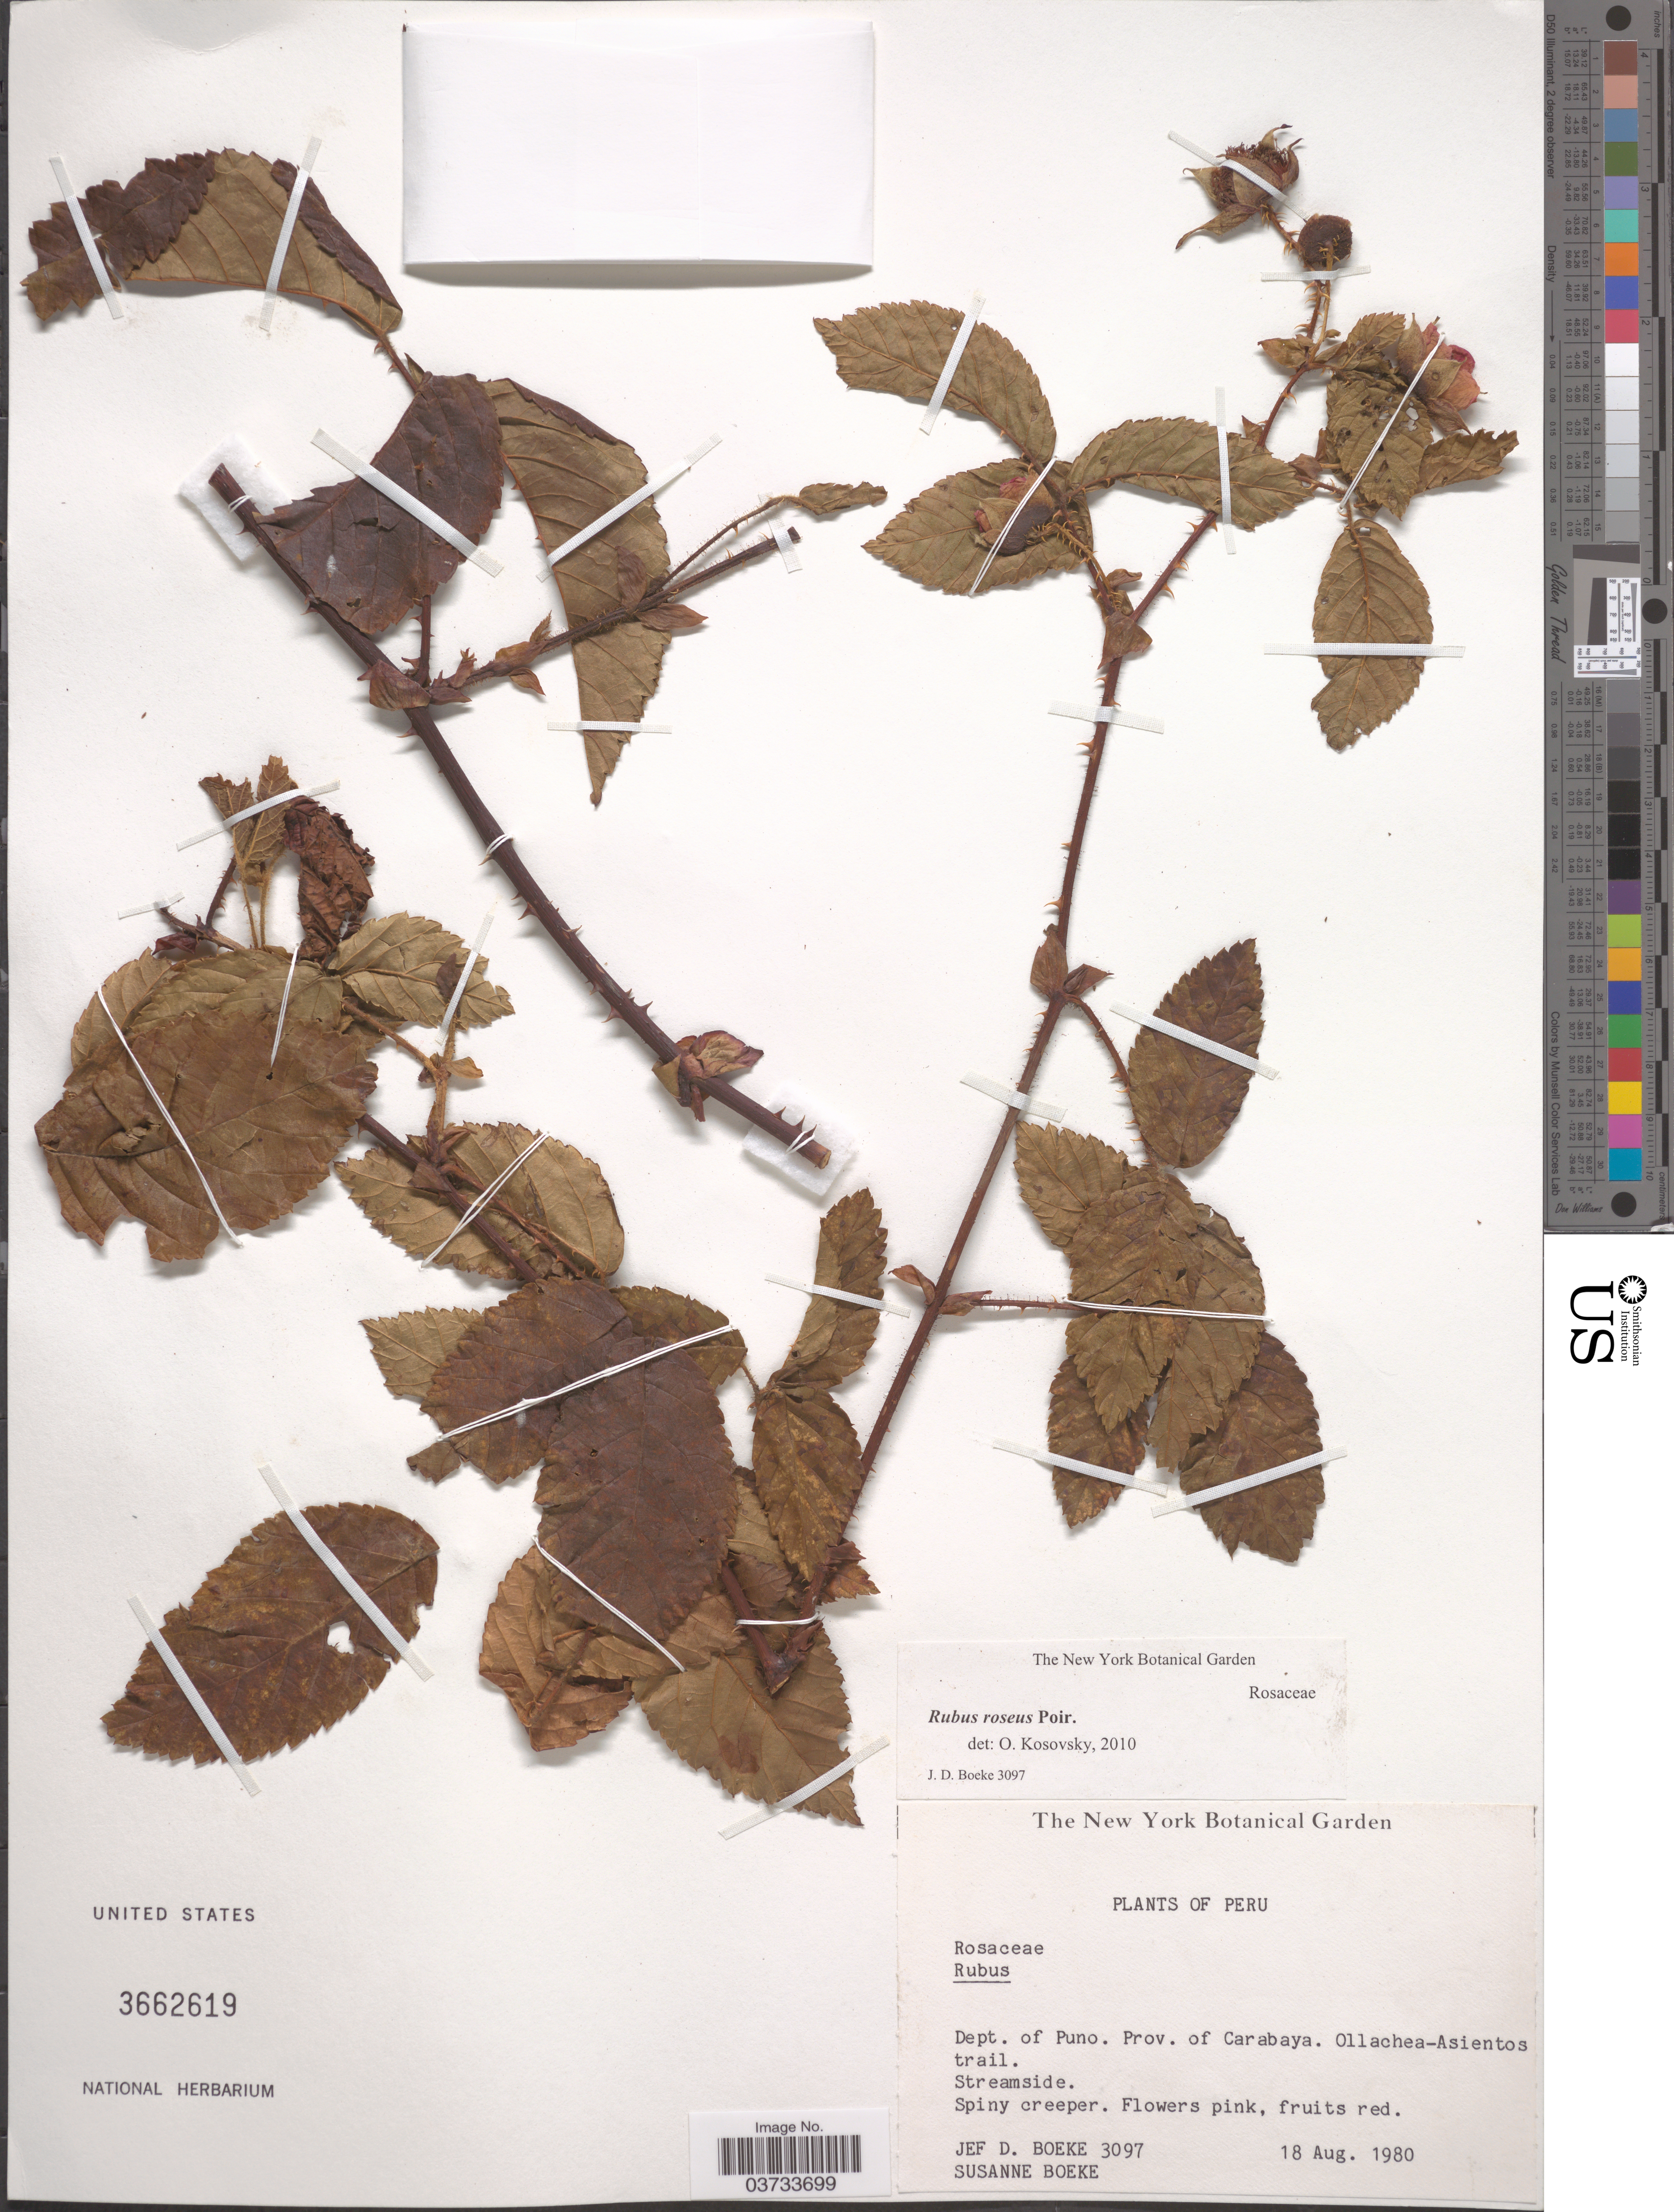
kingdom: Plantae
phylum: Tracheophyta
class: Magnoliopsida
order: Rosales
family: Rosaceae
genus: Rubus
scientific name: Rubus roseus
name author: Poir.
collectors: J. Boeke & S. Boeke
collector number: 3097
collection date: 1980-08-18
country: Peru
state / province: Puno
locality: Dept. of Puno. Prov. of Carabaya. Ollachea-Asientos trail.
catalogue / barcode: US 3662619